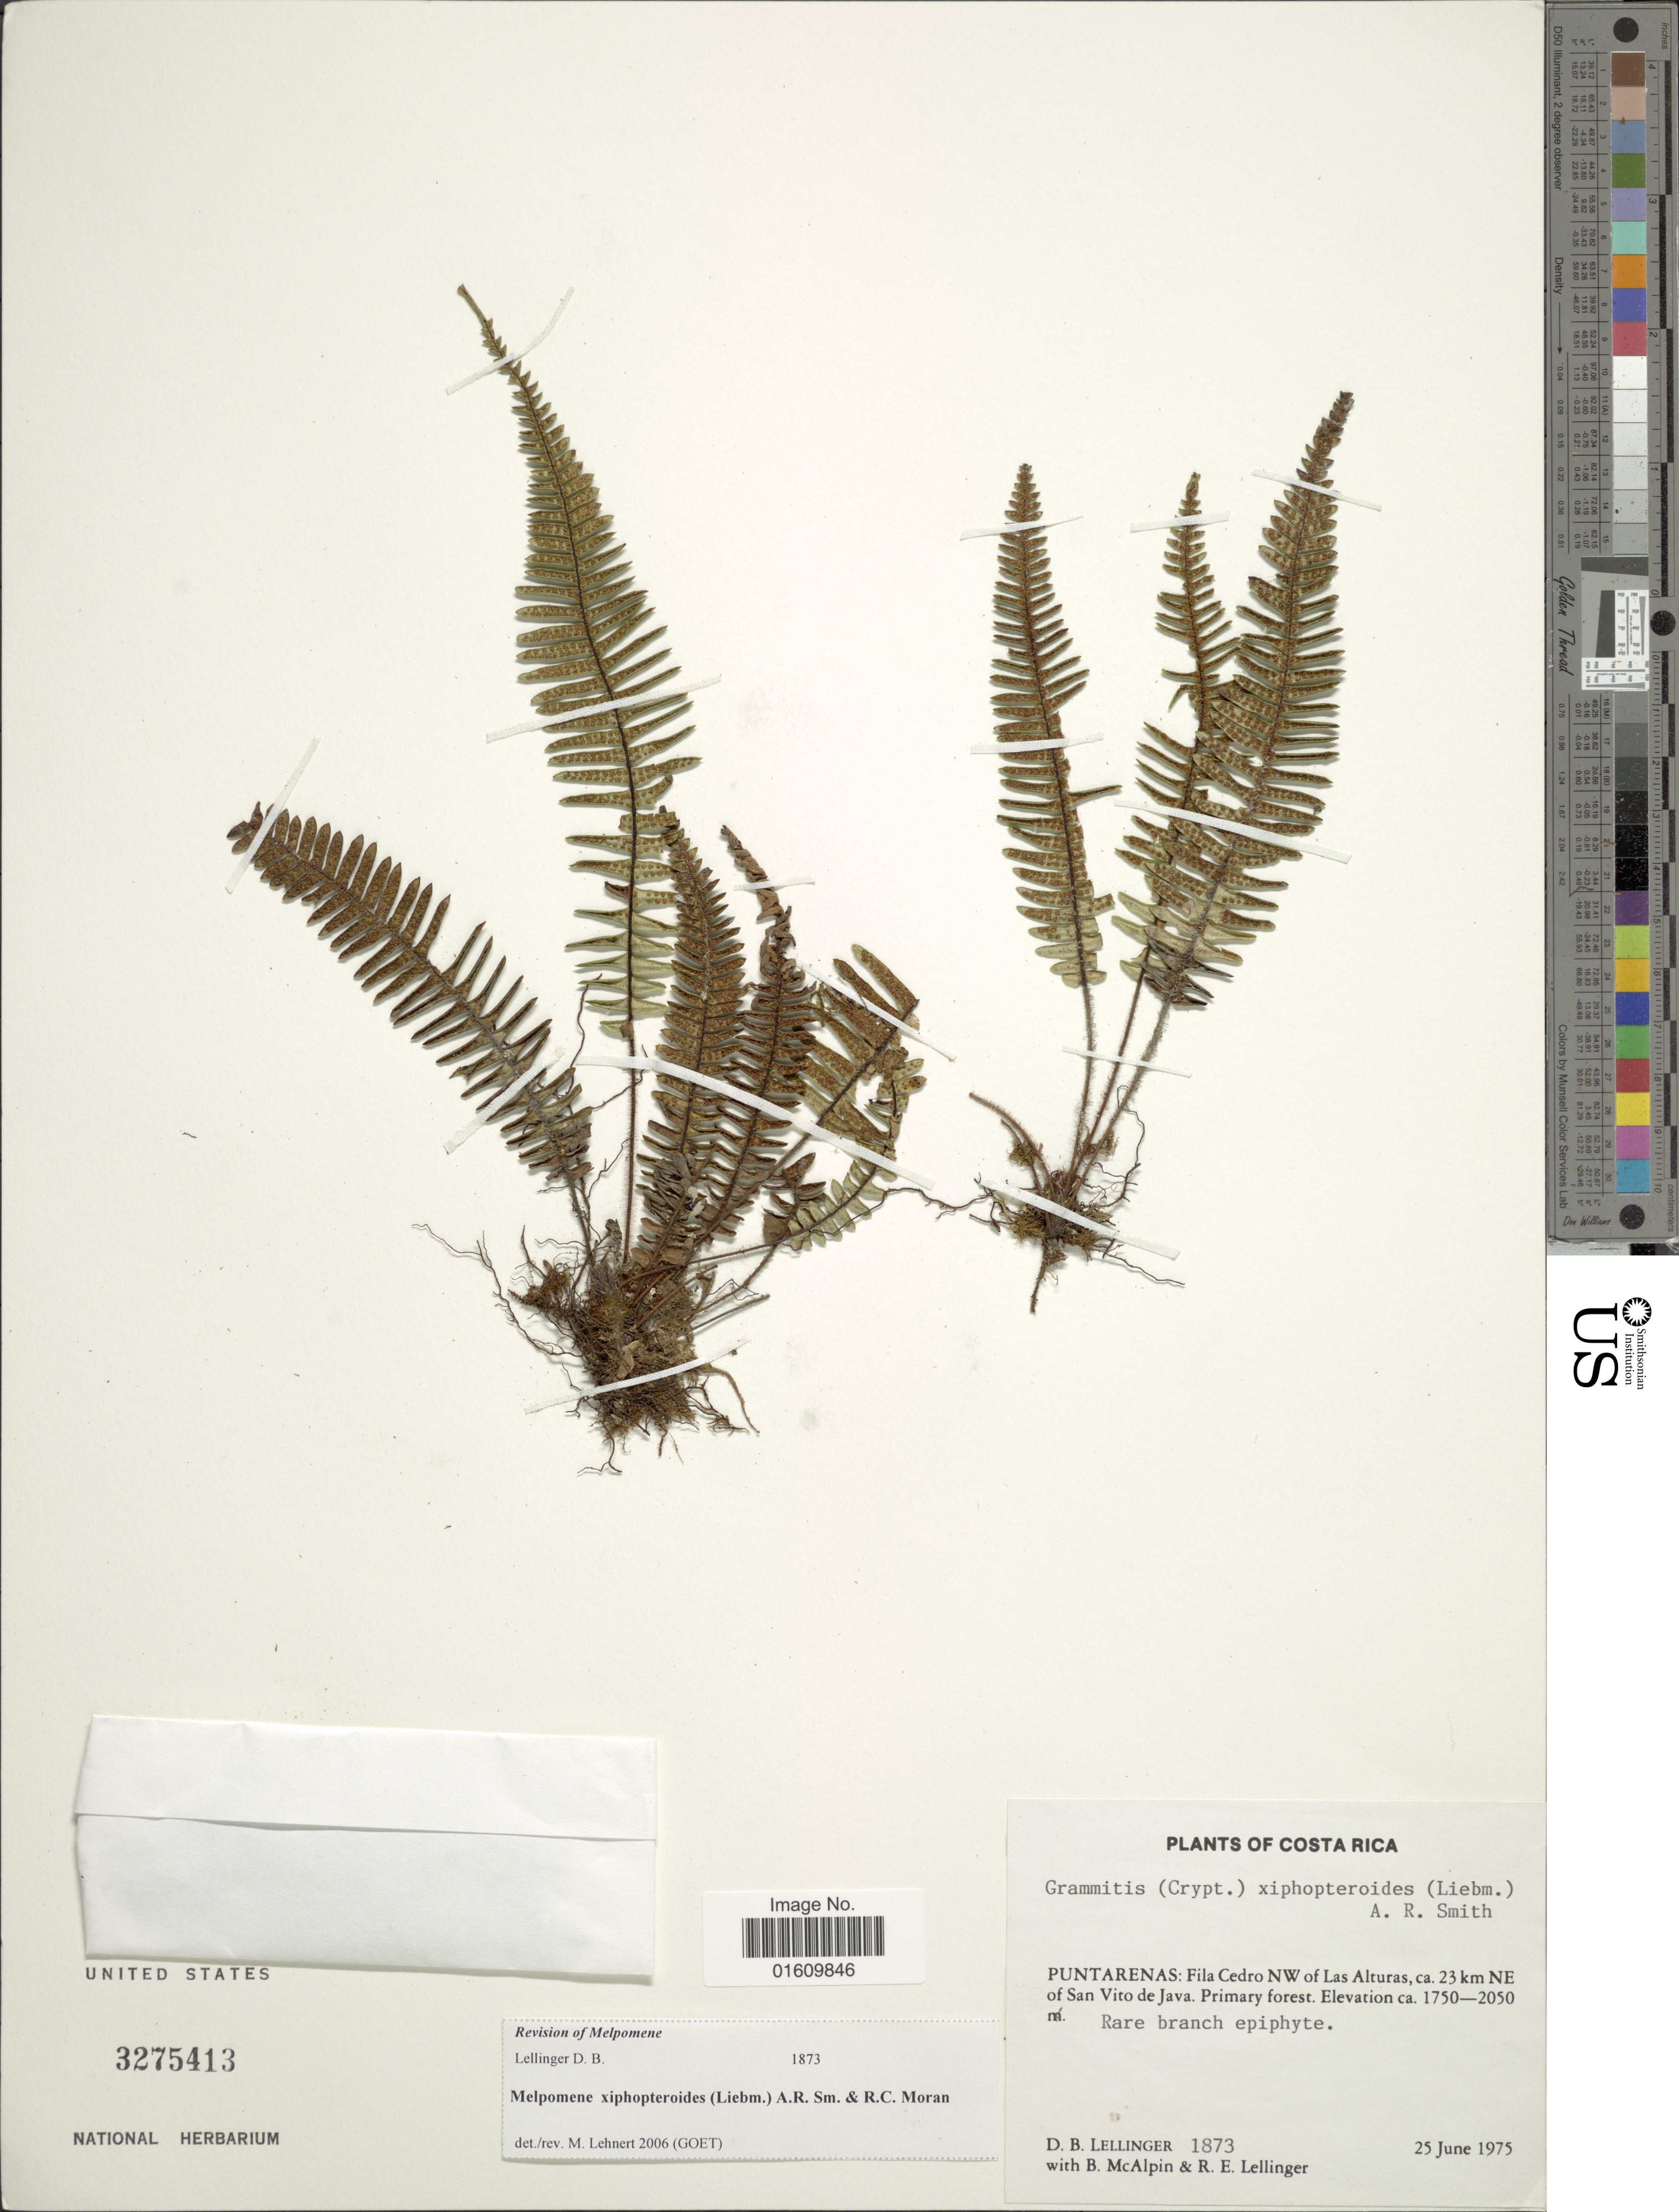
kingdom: Plantae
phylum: Tracheophyta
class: Polypodiopsida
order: Polypodiales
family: Polypodiaceae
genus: Melpomene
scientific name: Melpomene xiphopteroides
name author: (Liebm.) A.R. Sm. & R.C. Moran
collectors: D. B. Lellinger, B. McAlpin & R. E. Lellinger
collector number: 1873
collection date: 1975-06-25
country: Costa Rica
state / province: Puntarenas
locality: Fila cedro NW of Las Arltures, ca 23 km NE of San Vito de Java.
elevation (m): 1750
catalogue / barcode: US 3275413